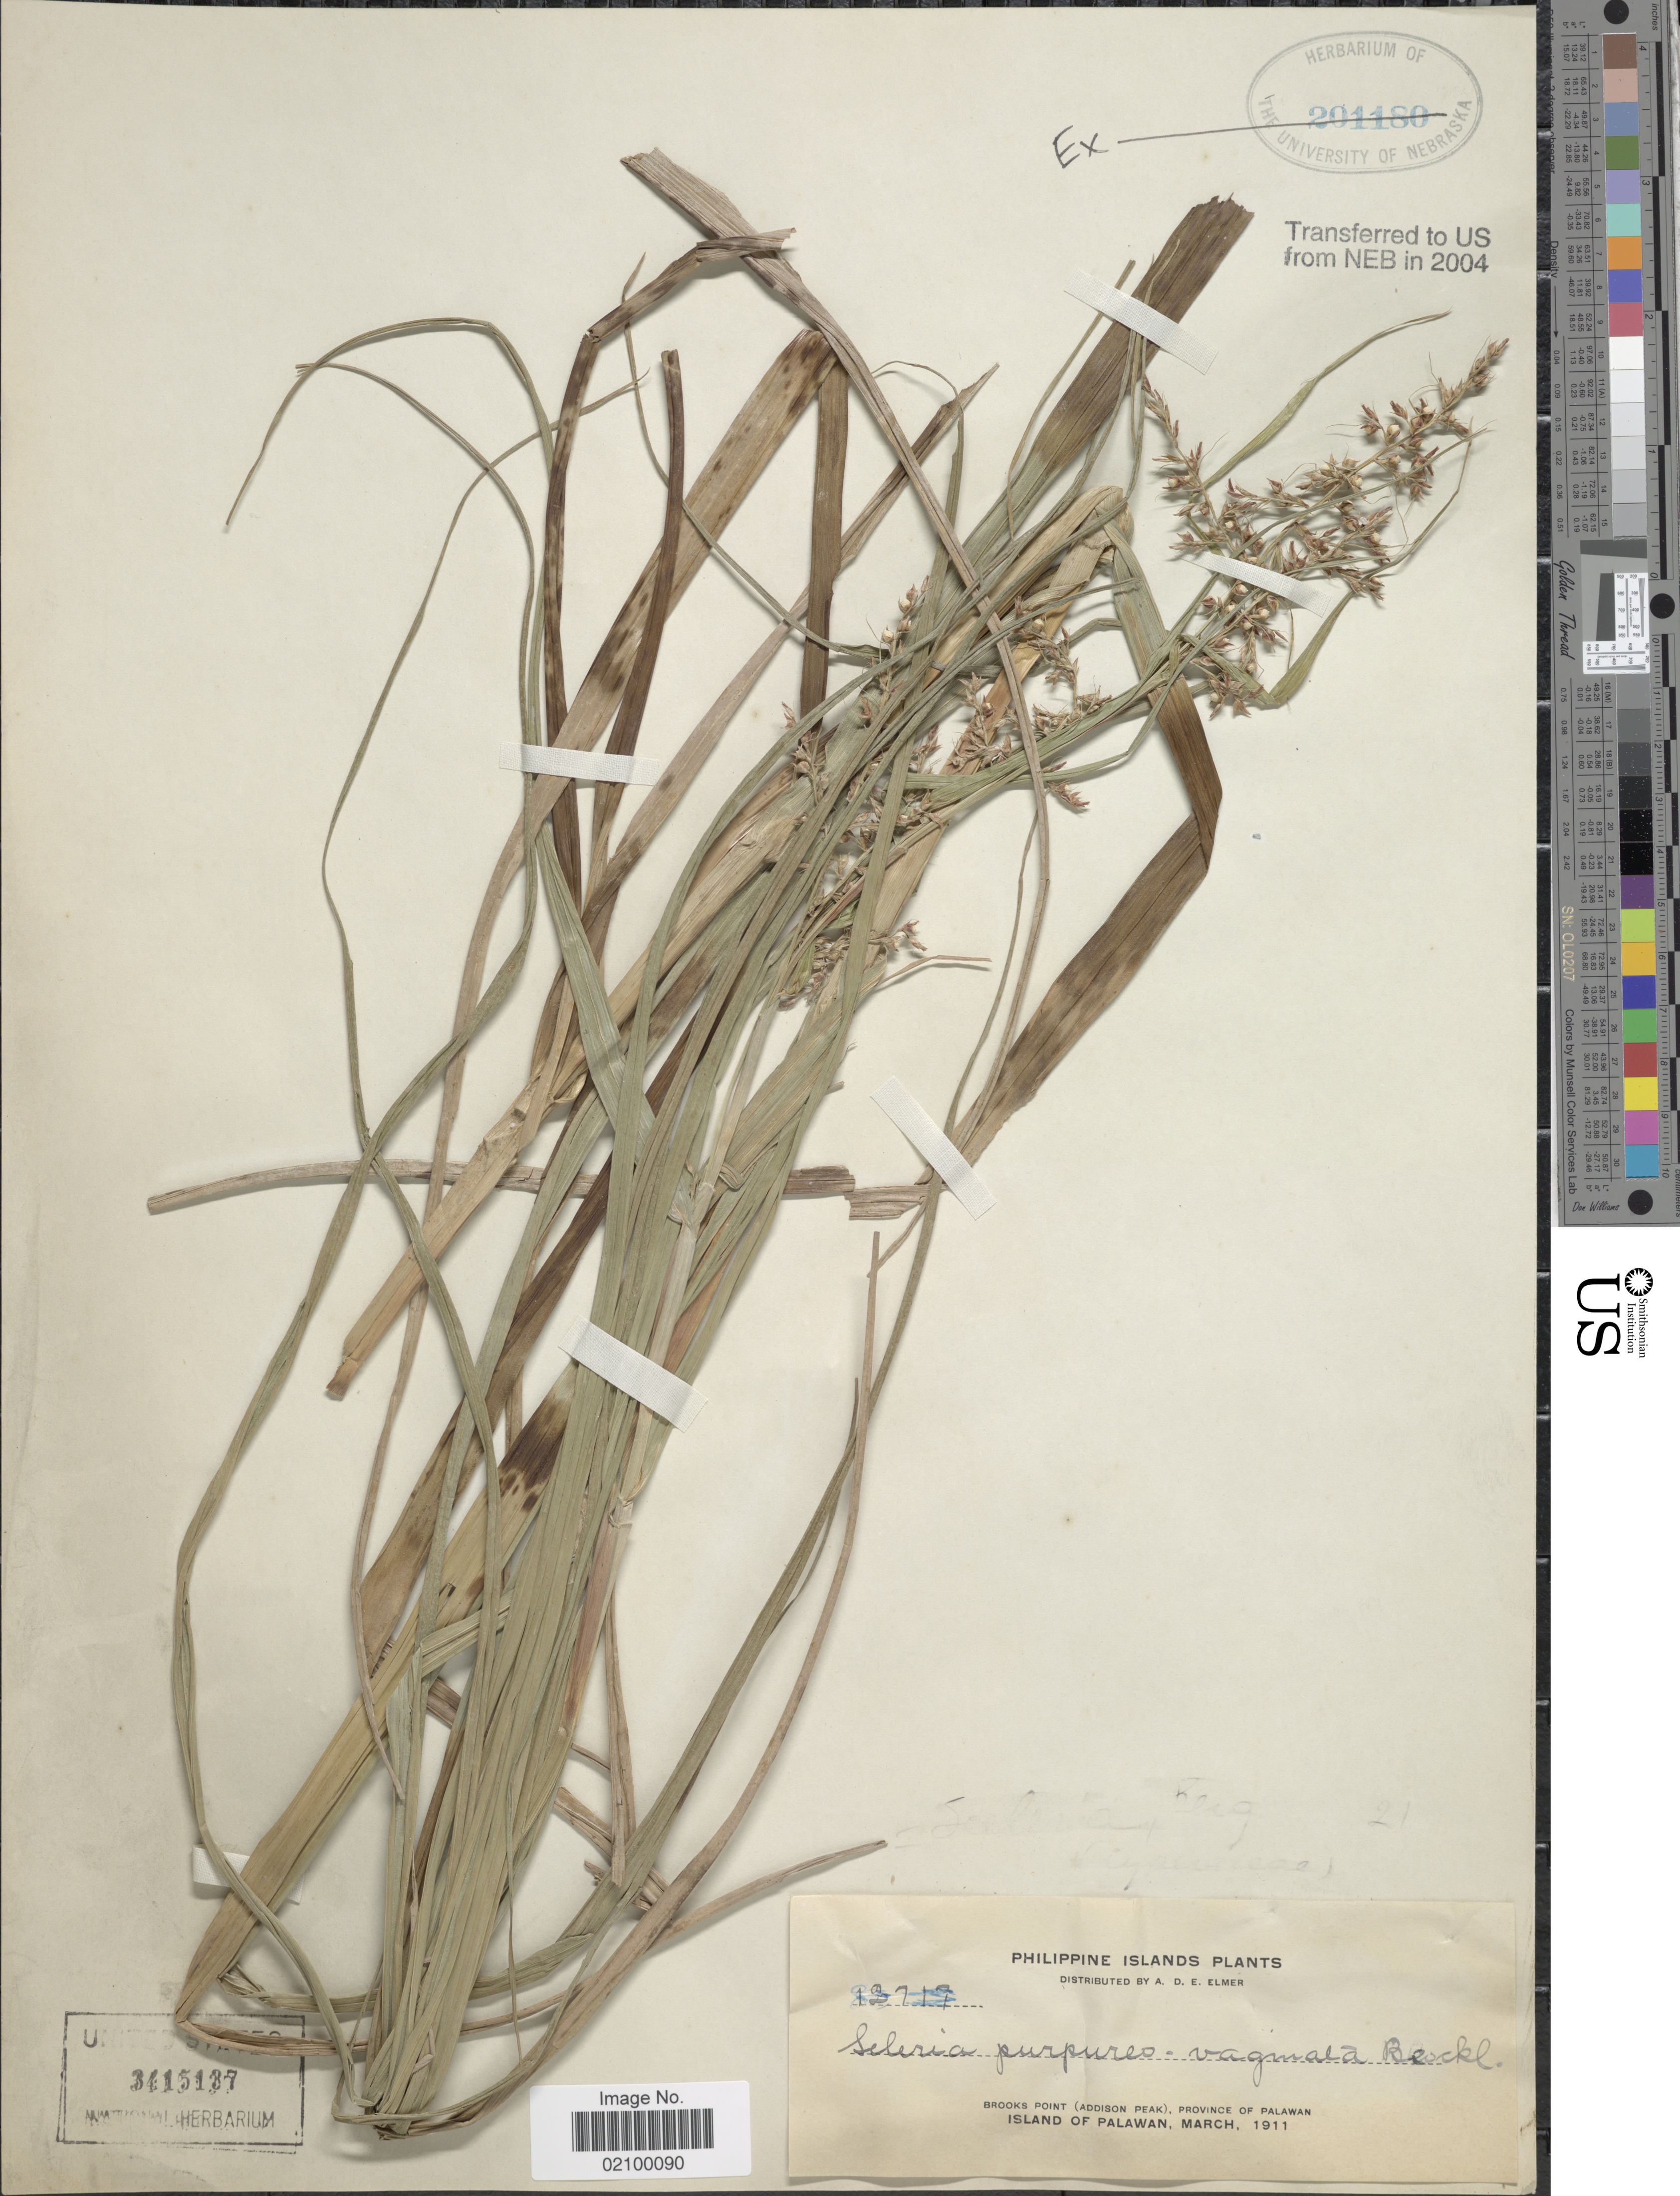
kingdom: Plantae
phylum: Tracheophyta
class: Liliopsida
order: Poales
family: Cyperaceae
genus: Scleria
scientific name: Scleria scrobiculata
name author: Nees & Meyen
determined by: Kern, J. H.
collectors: A. D. E. Elmer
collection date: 1911-03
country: Philippines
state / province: Mimaropa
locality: Phillipine Islands. Brooks Point (Addison Peak), province of Palawan. Island of Palawan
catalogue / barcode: US 3415137